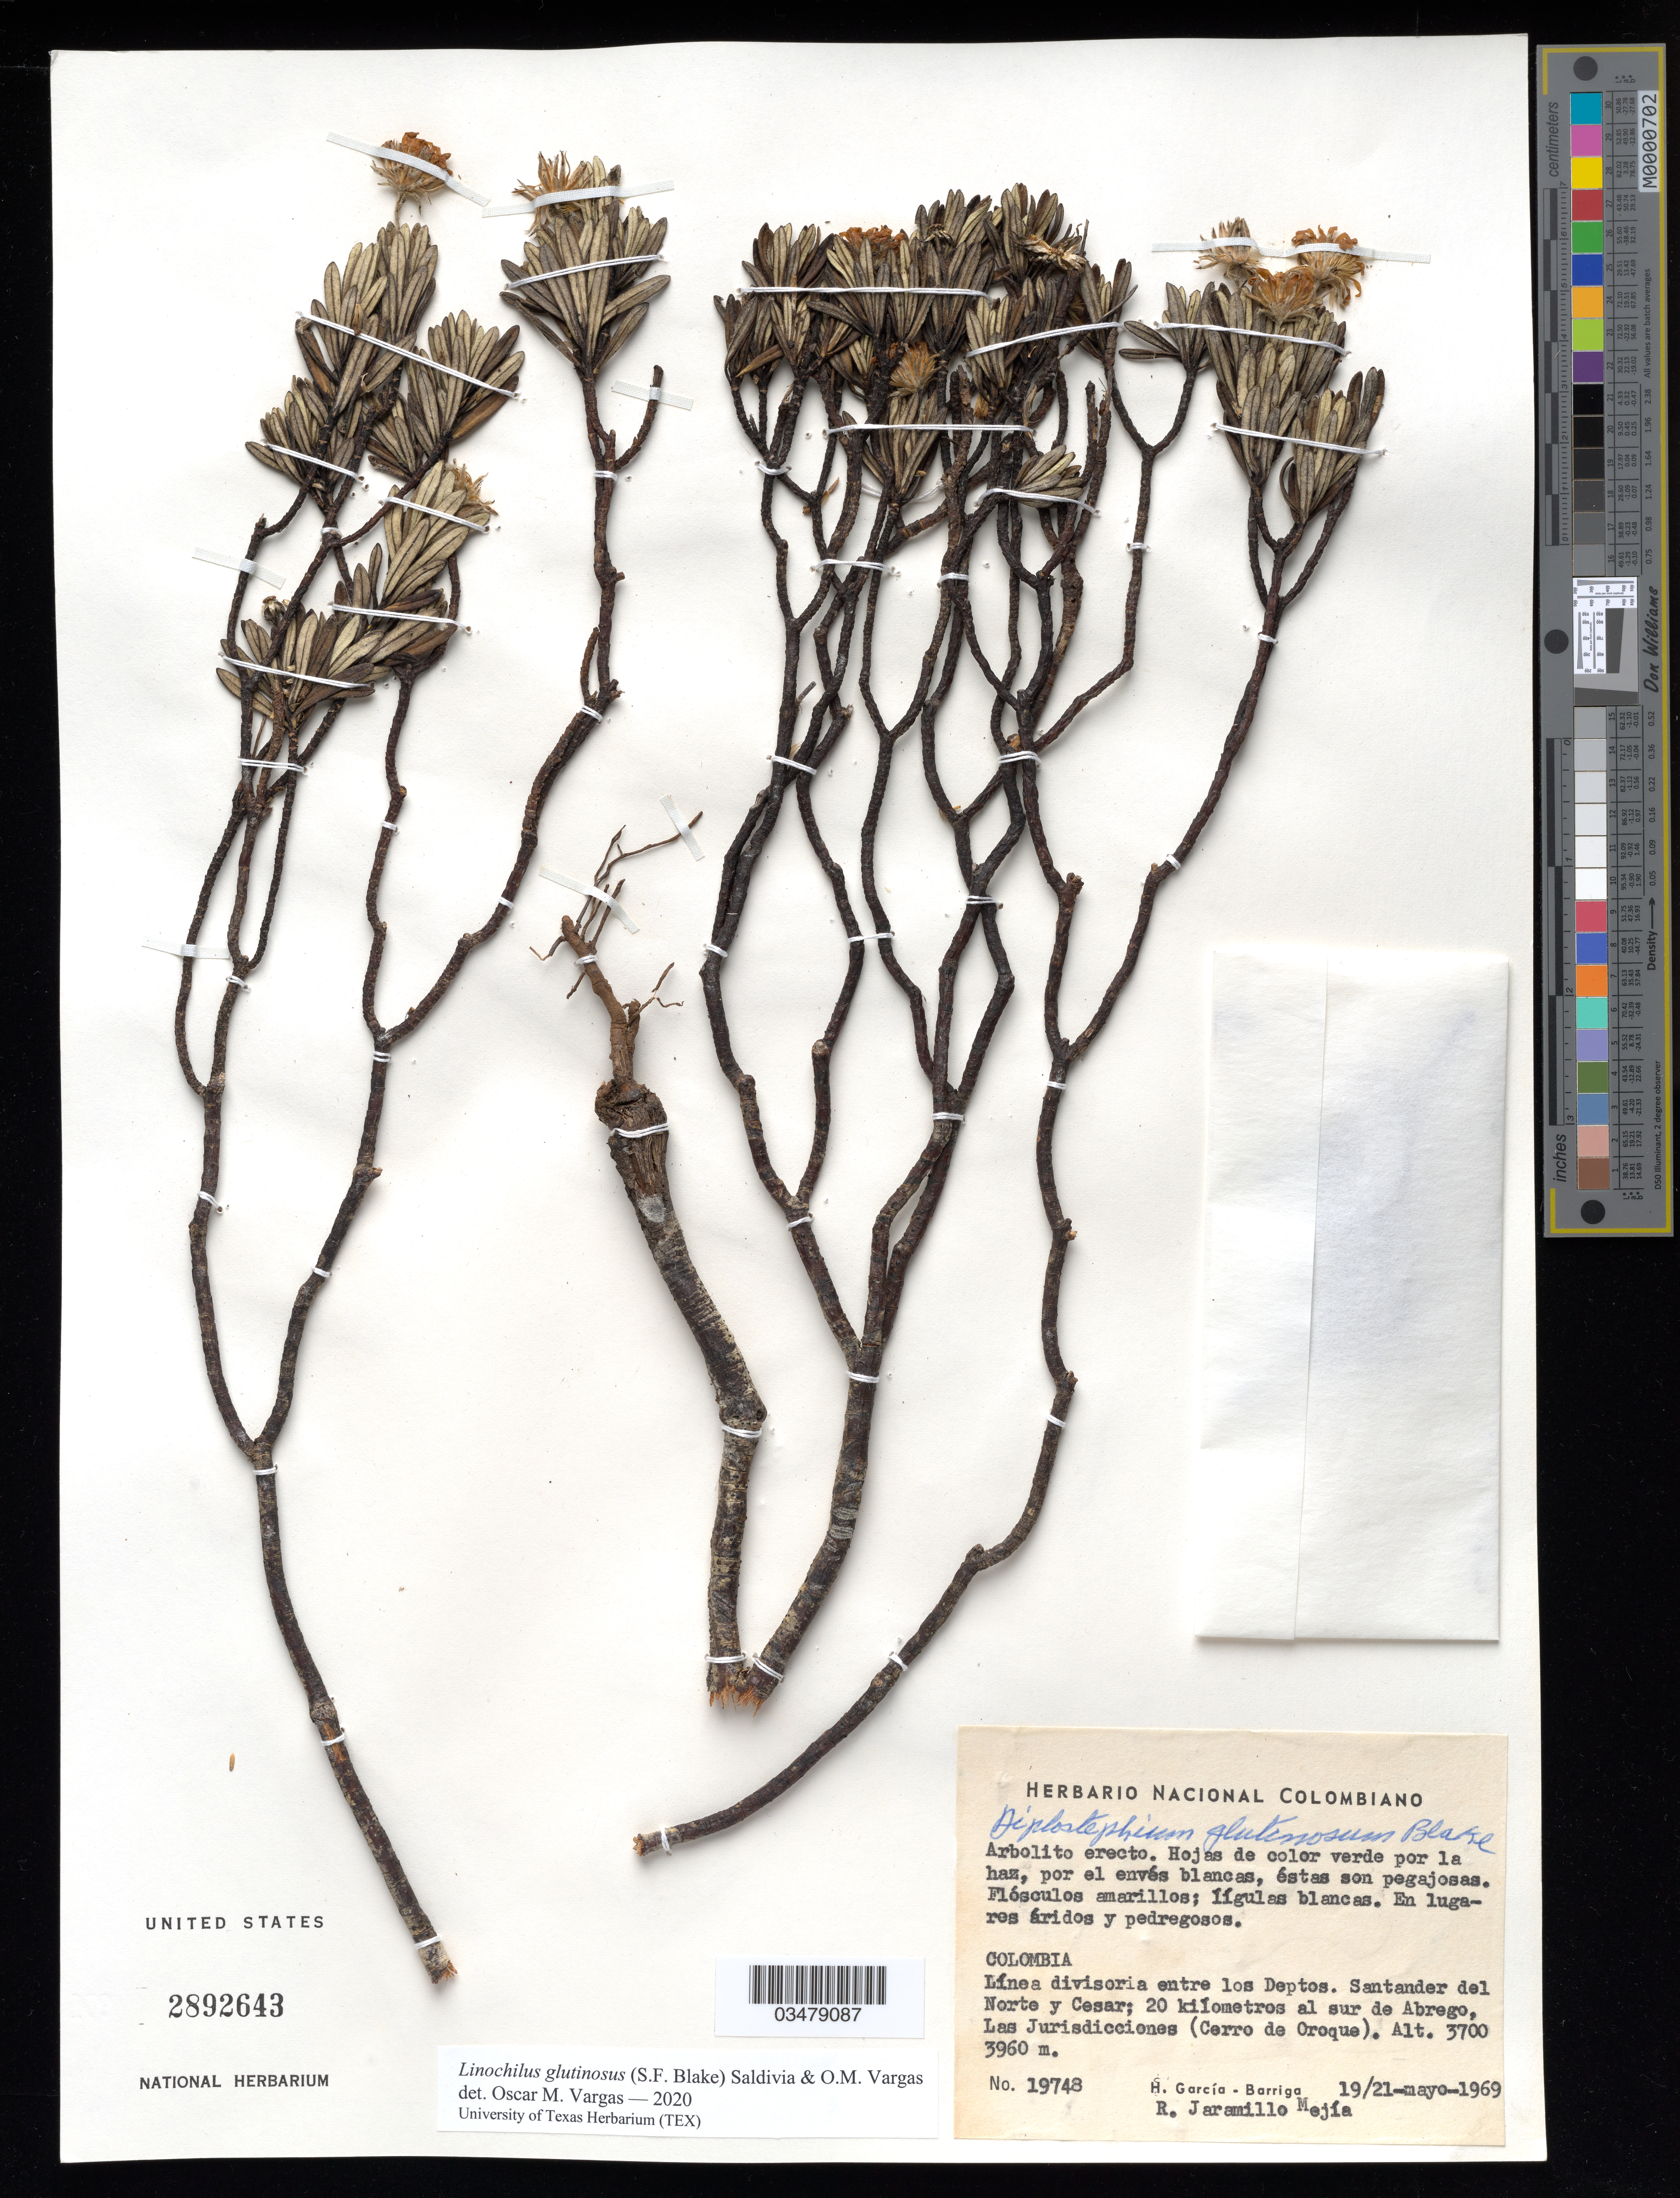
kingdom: Plantae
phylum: Tracheophyta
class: Magnoliopsida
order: Asterales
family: Asteraceae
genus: Linochilus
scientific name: Linochilus glutinosus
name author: (S.F. Blake) Saldivia & O.M. Vargas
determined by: Vargas, Oscar M.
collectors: H. García Barriga & R. Mejia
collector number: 19748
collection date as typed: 19 May 1969 to 21 May 1969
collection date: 1969-05-19/1969-05-21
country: Colombia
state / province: Norte de Santander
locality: Linea divisoria entre los Deptos. Norte de Santander & Cesar, 20 km S de Abrego, las Jurisdicciones, Cerro de Oroque.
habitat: En lugares aridos y pedregosos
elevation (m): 3700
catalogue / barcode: US 2892643